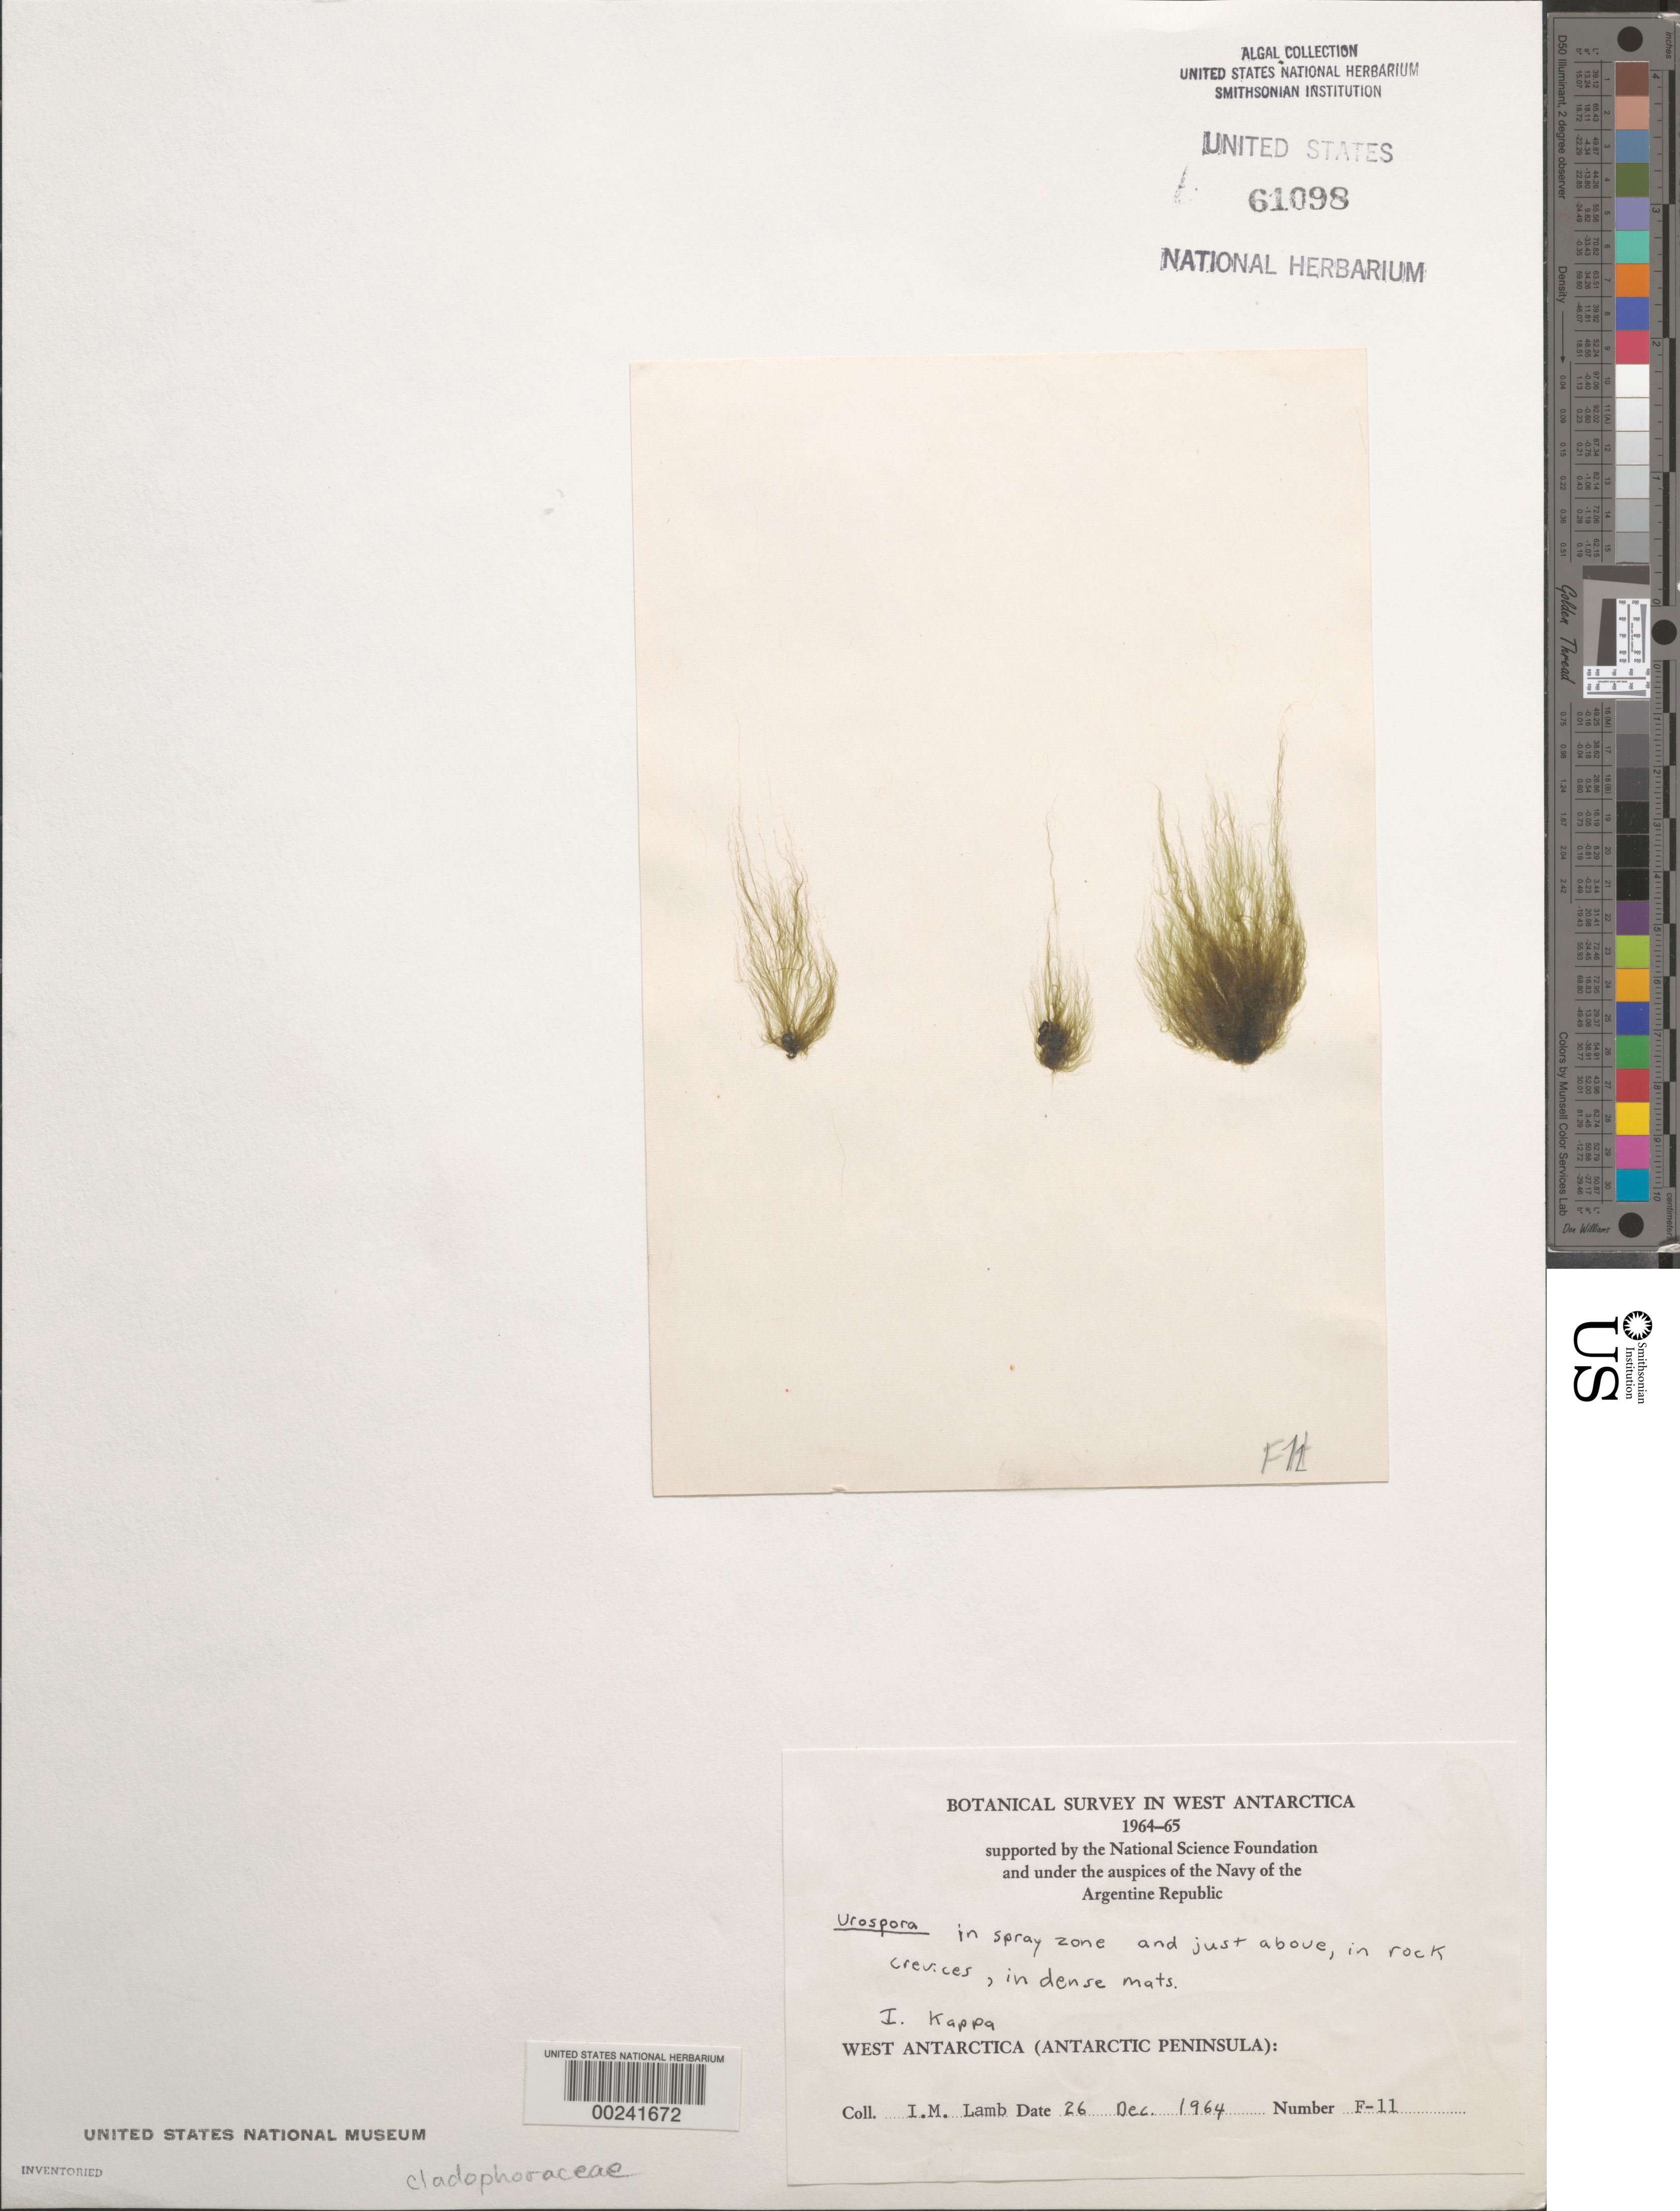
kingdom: Plantae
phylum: Chlorophyta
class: Ulvophyceae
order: Ulotrichales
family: Ulotrichaceae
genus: Urospora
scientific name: Urospora sp.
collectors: I. M. Lamb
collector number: F-11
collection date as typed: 26 Dec 1964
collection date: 1964-12-26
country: Antarctica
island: Kappa Island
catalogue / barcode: US 61098